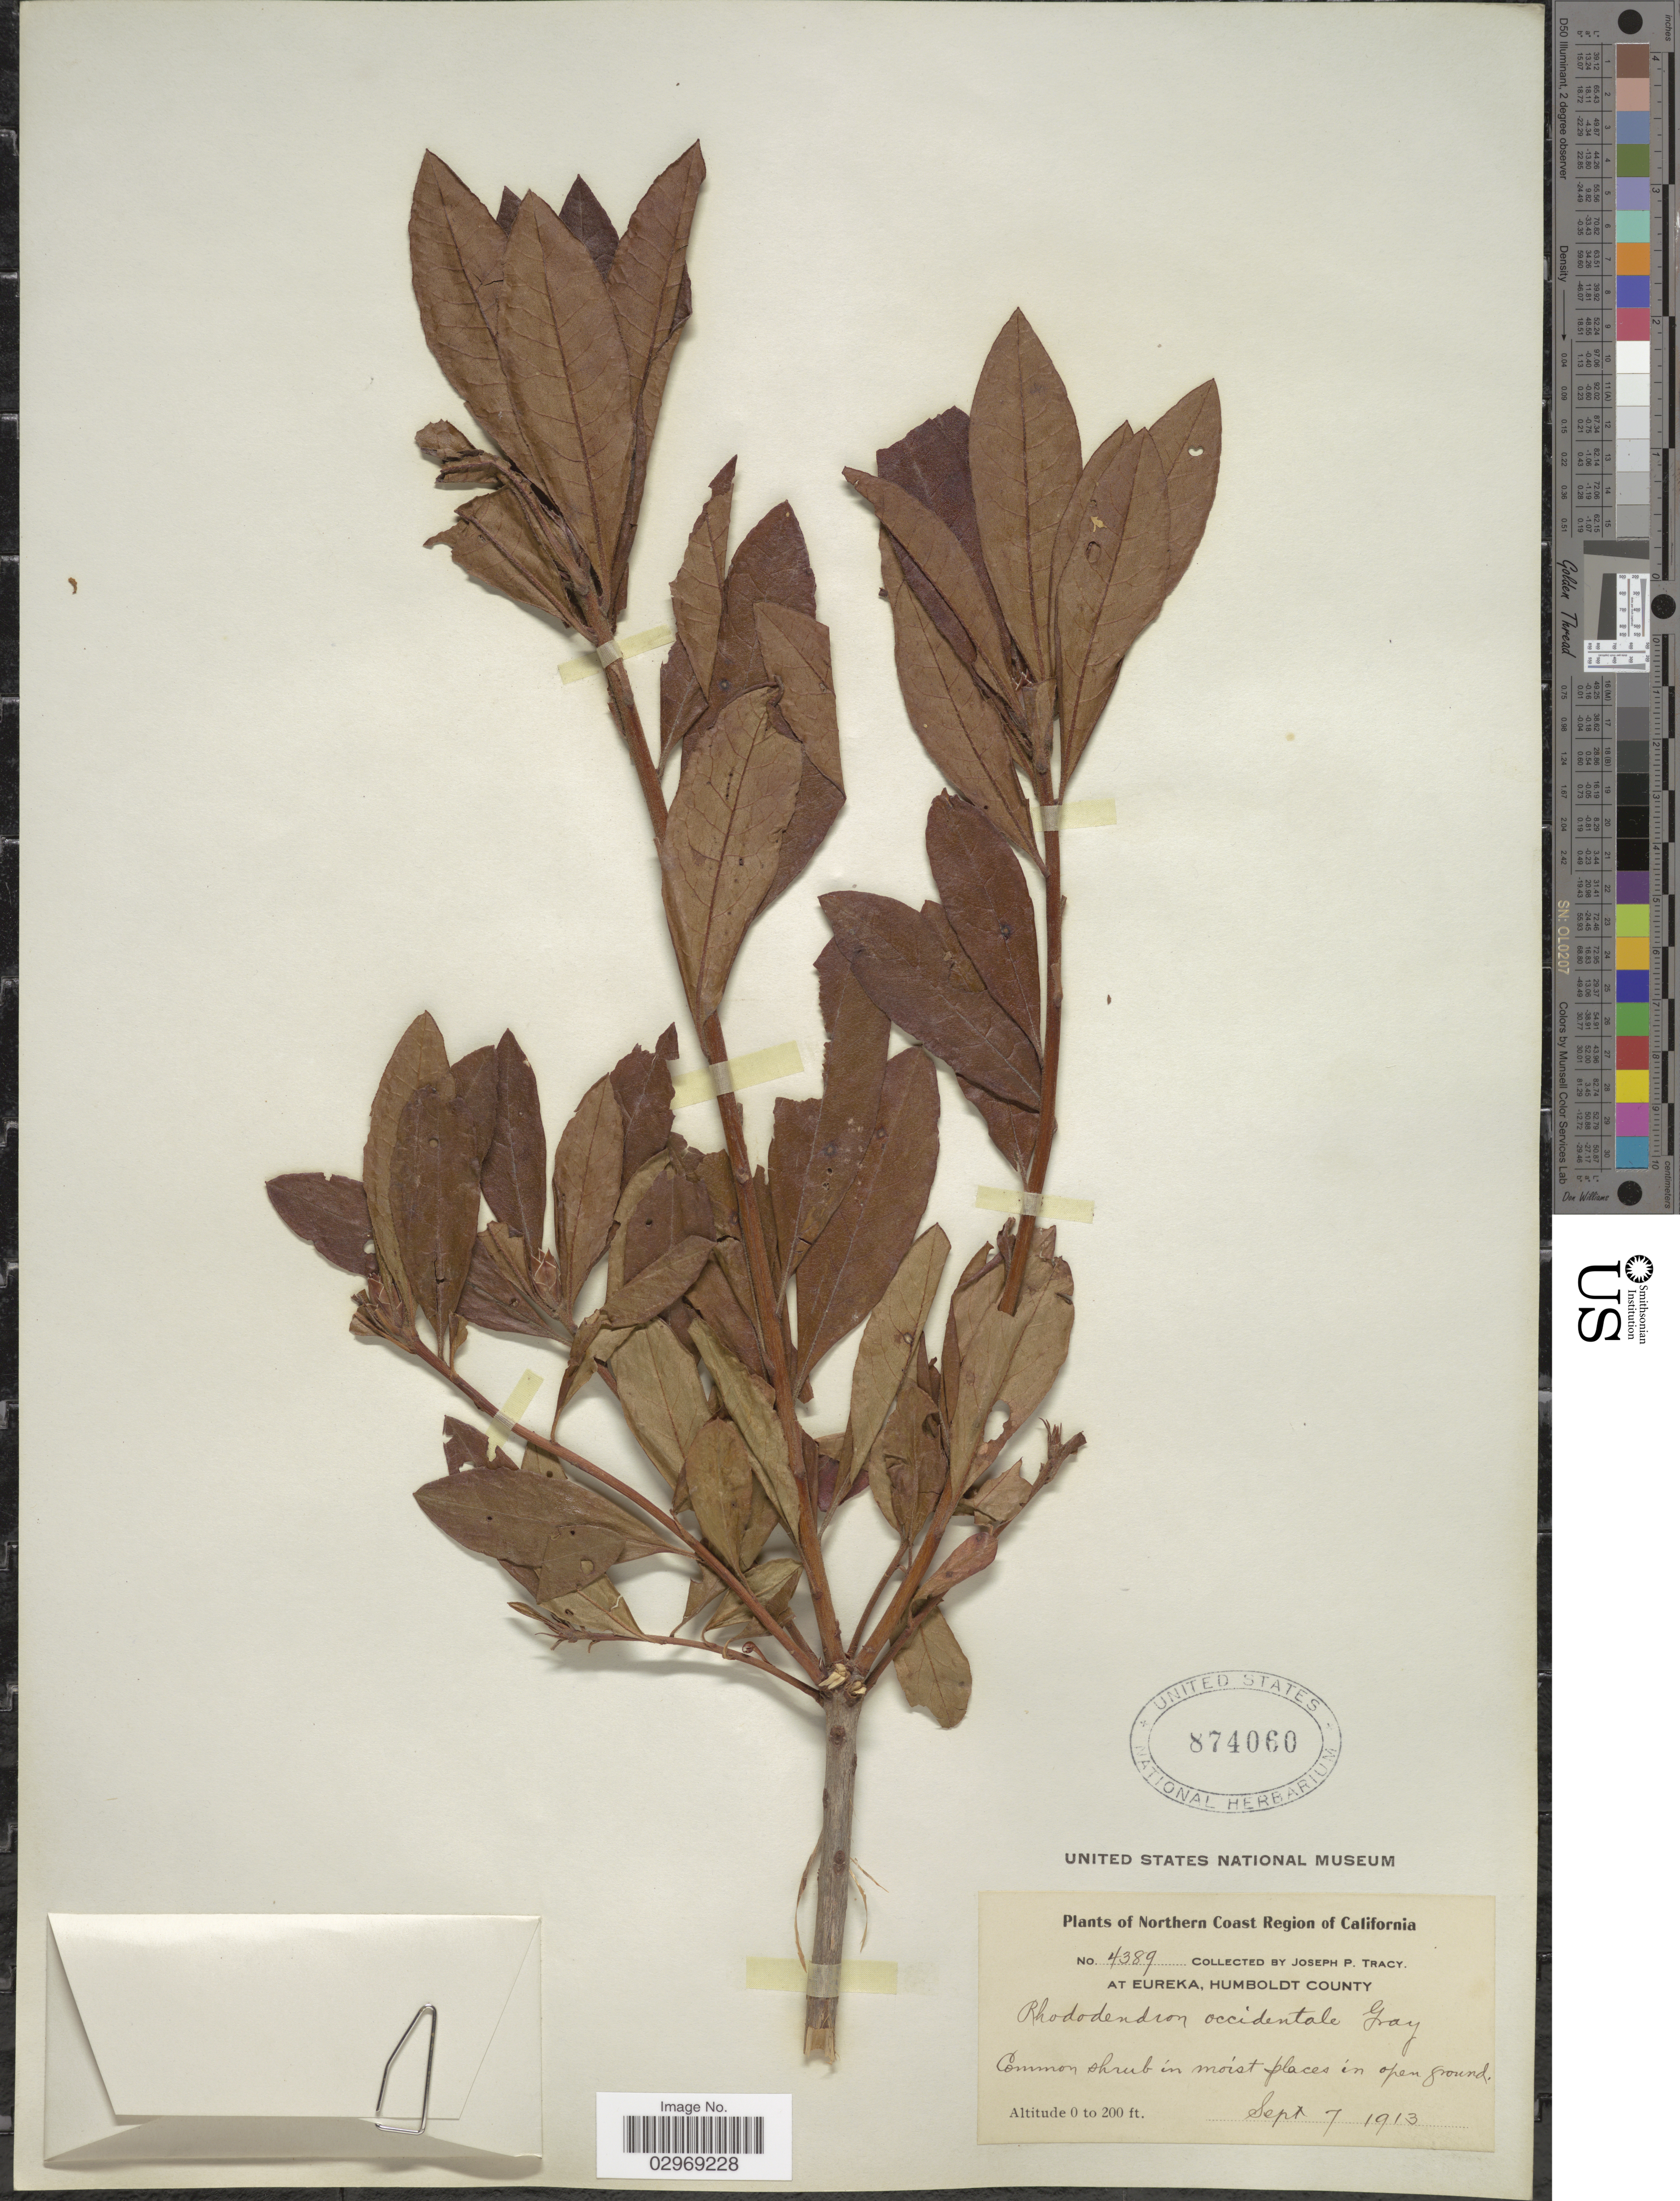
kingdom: Plantae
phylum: Tracheophyta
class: Magnoliopsida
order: Ericales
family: Ericaceae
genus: Rhododendron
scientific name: Rhododendron floccigerum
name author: Franch.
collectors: J. Tracy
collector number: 4389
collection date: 1913-09-07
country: United States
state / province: California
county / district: Humboldt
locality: Northern Coast Region of California. At Eureka, Humboldt County.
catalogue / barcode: US 874060